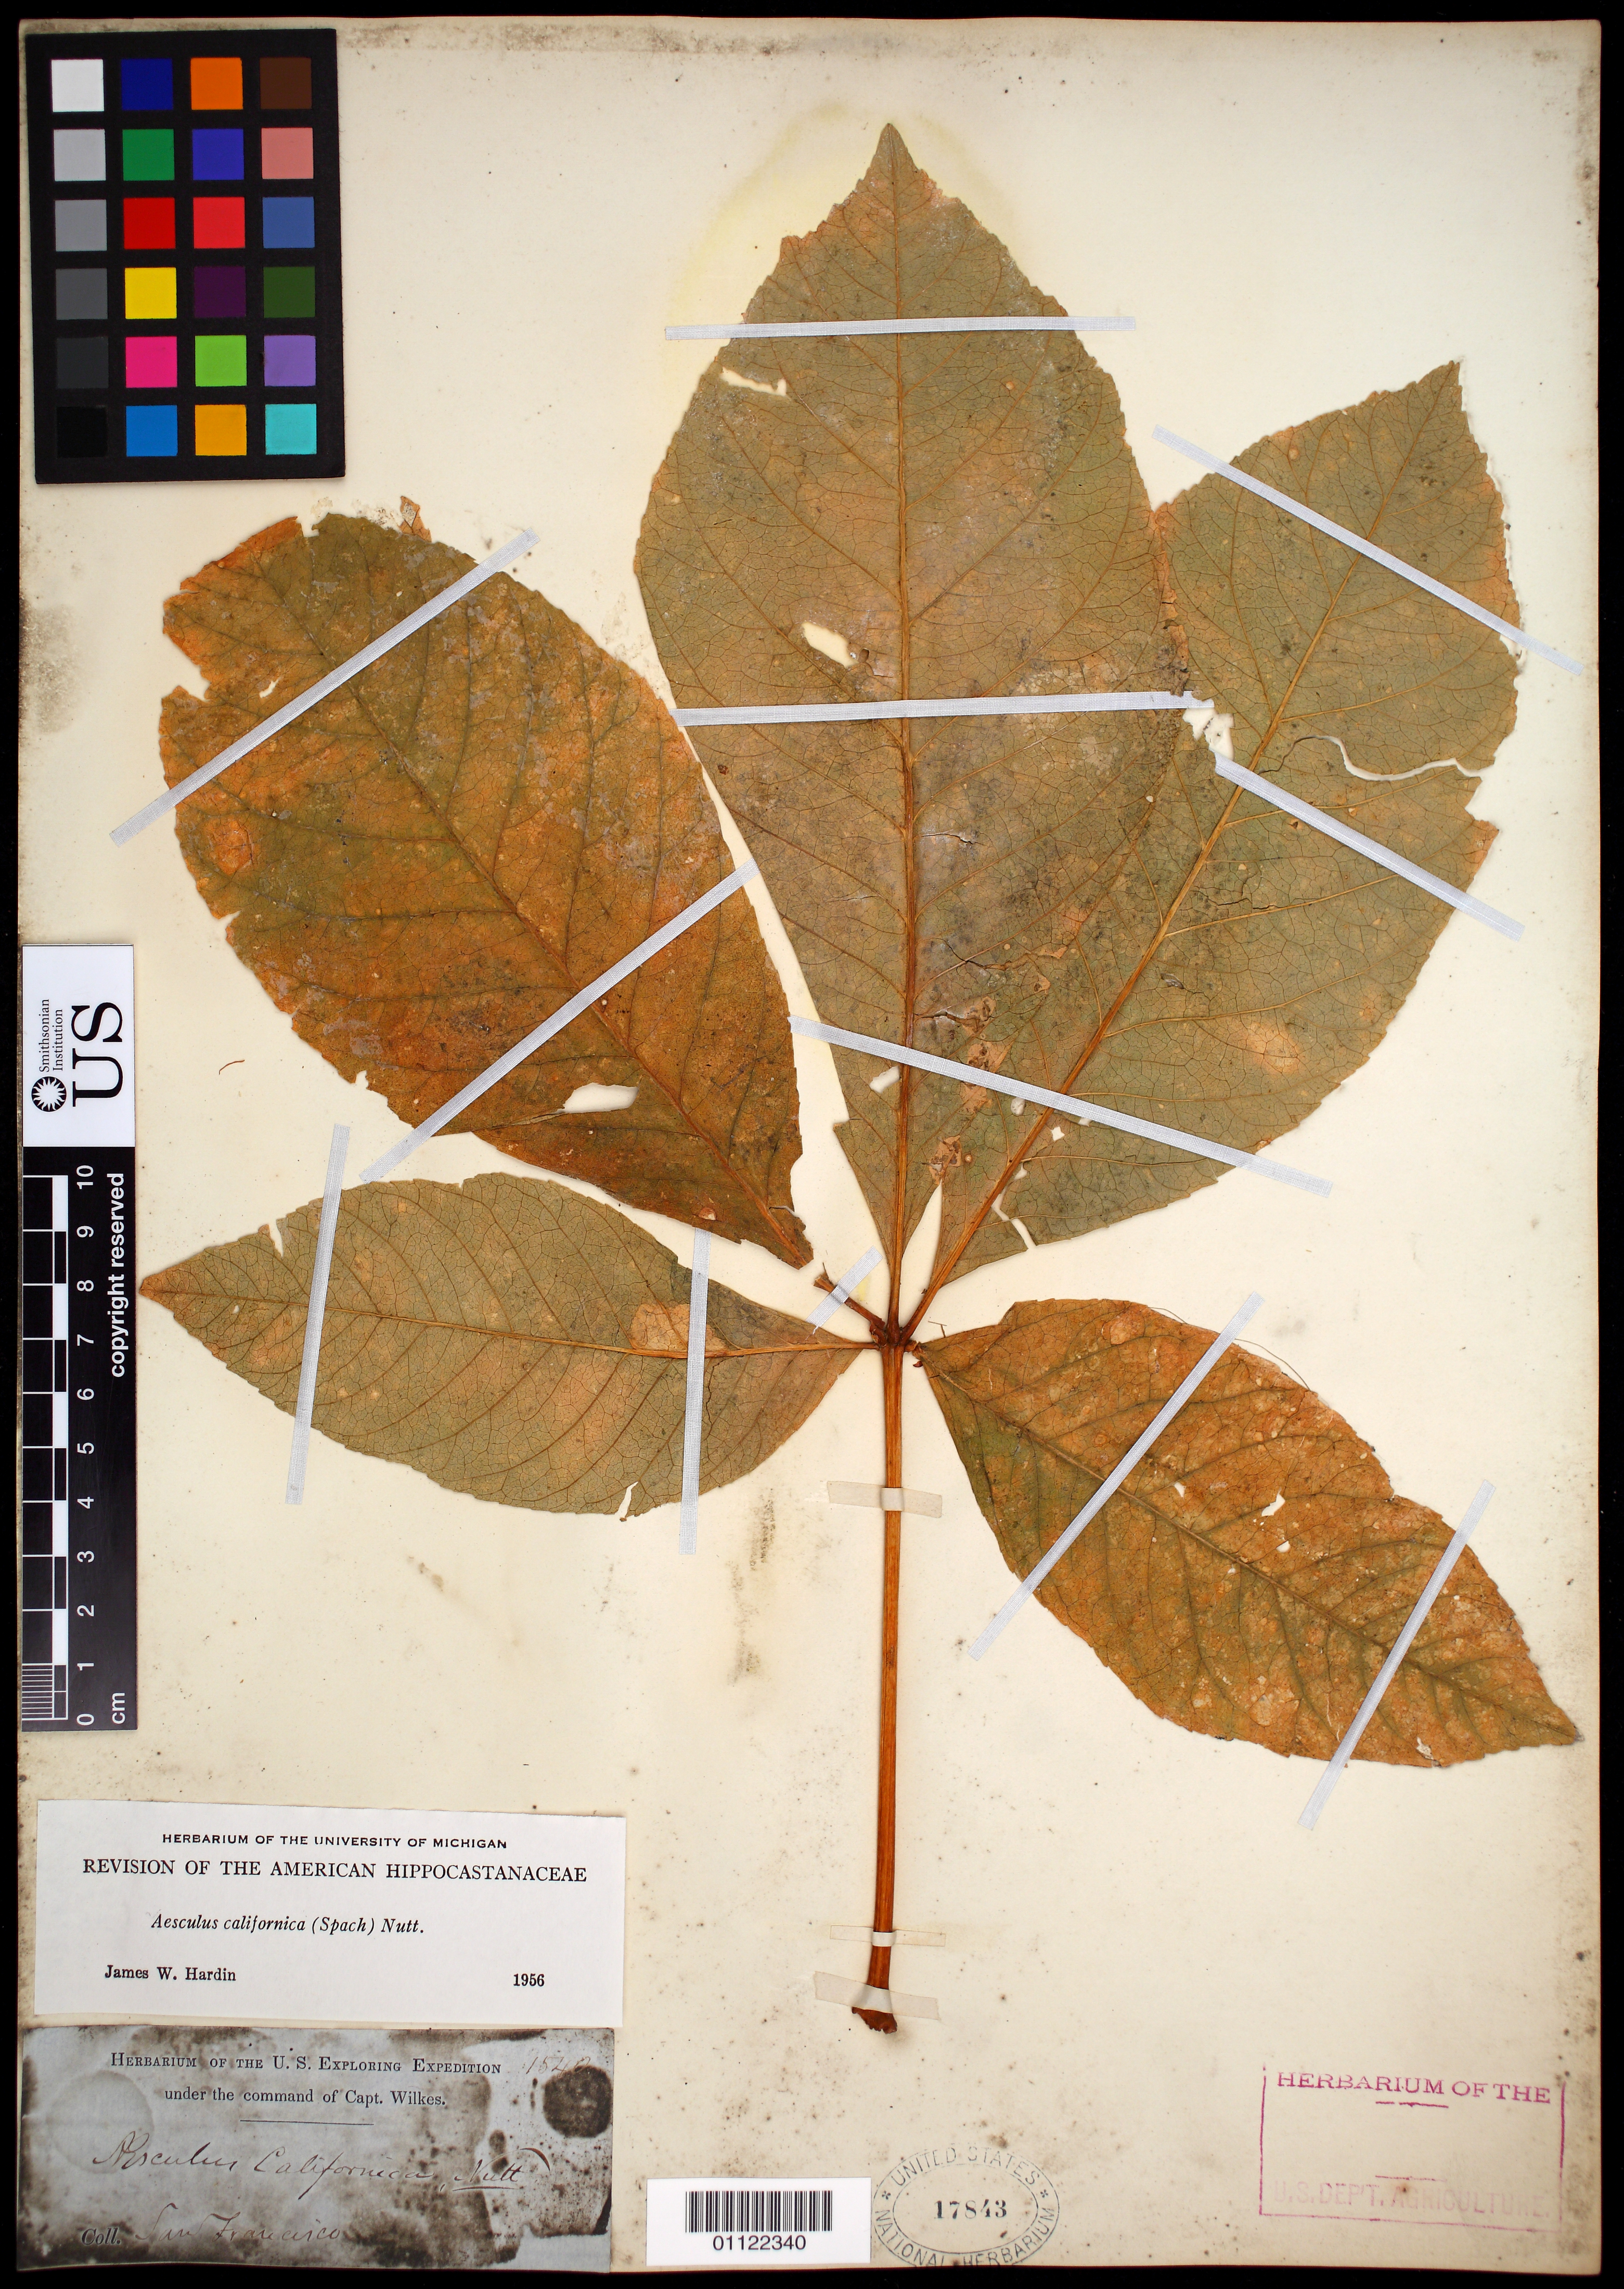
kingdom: Plantae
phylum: Tracheophyta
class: Magnoliopsida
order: Sapindales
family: Sapindaceae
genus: Aesculus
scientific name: Aesculus californica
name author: (Spach) Nutt.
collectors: Wilkes Explor. Exped.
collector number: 1840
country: United States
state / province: California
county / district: San Francisco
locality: San Francisco.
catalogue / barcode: US 17843